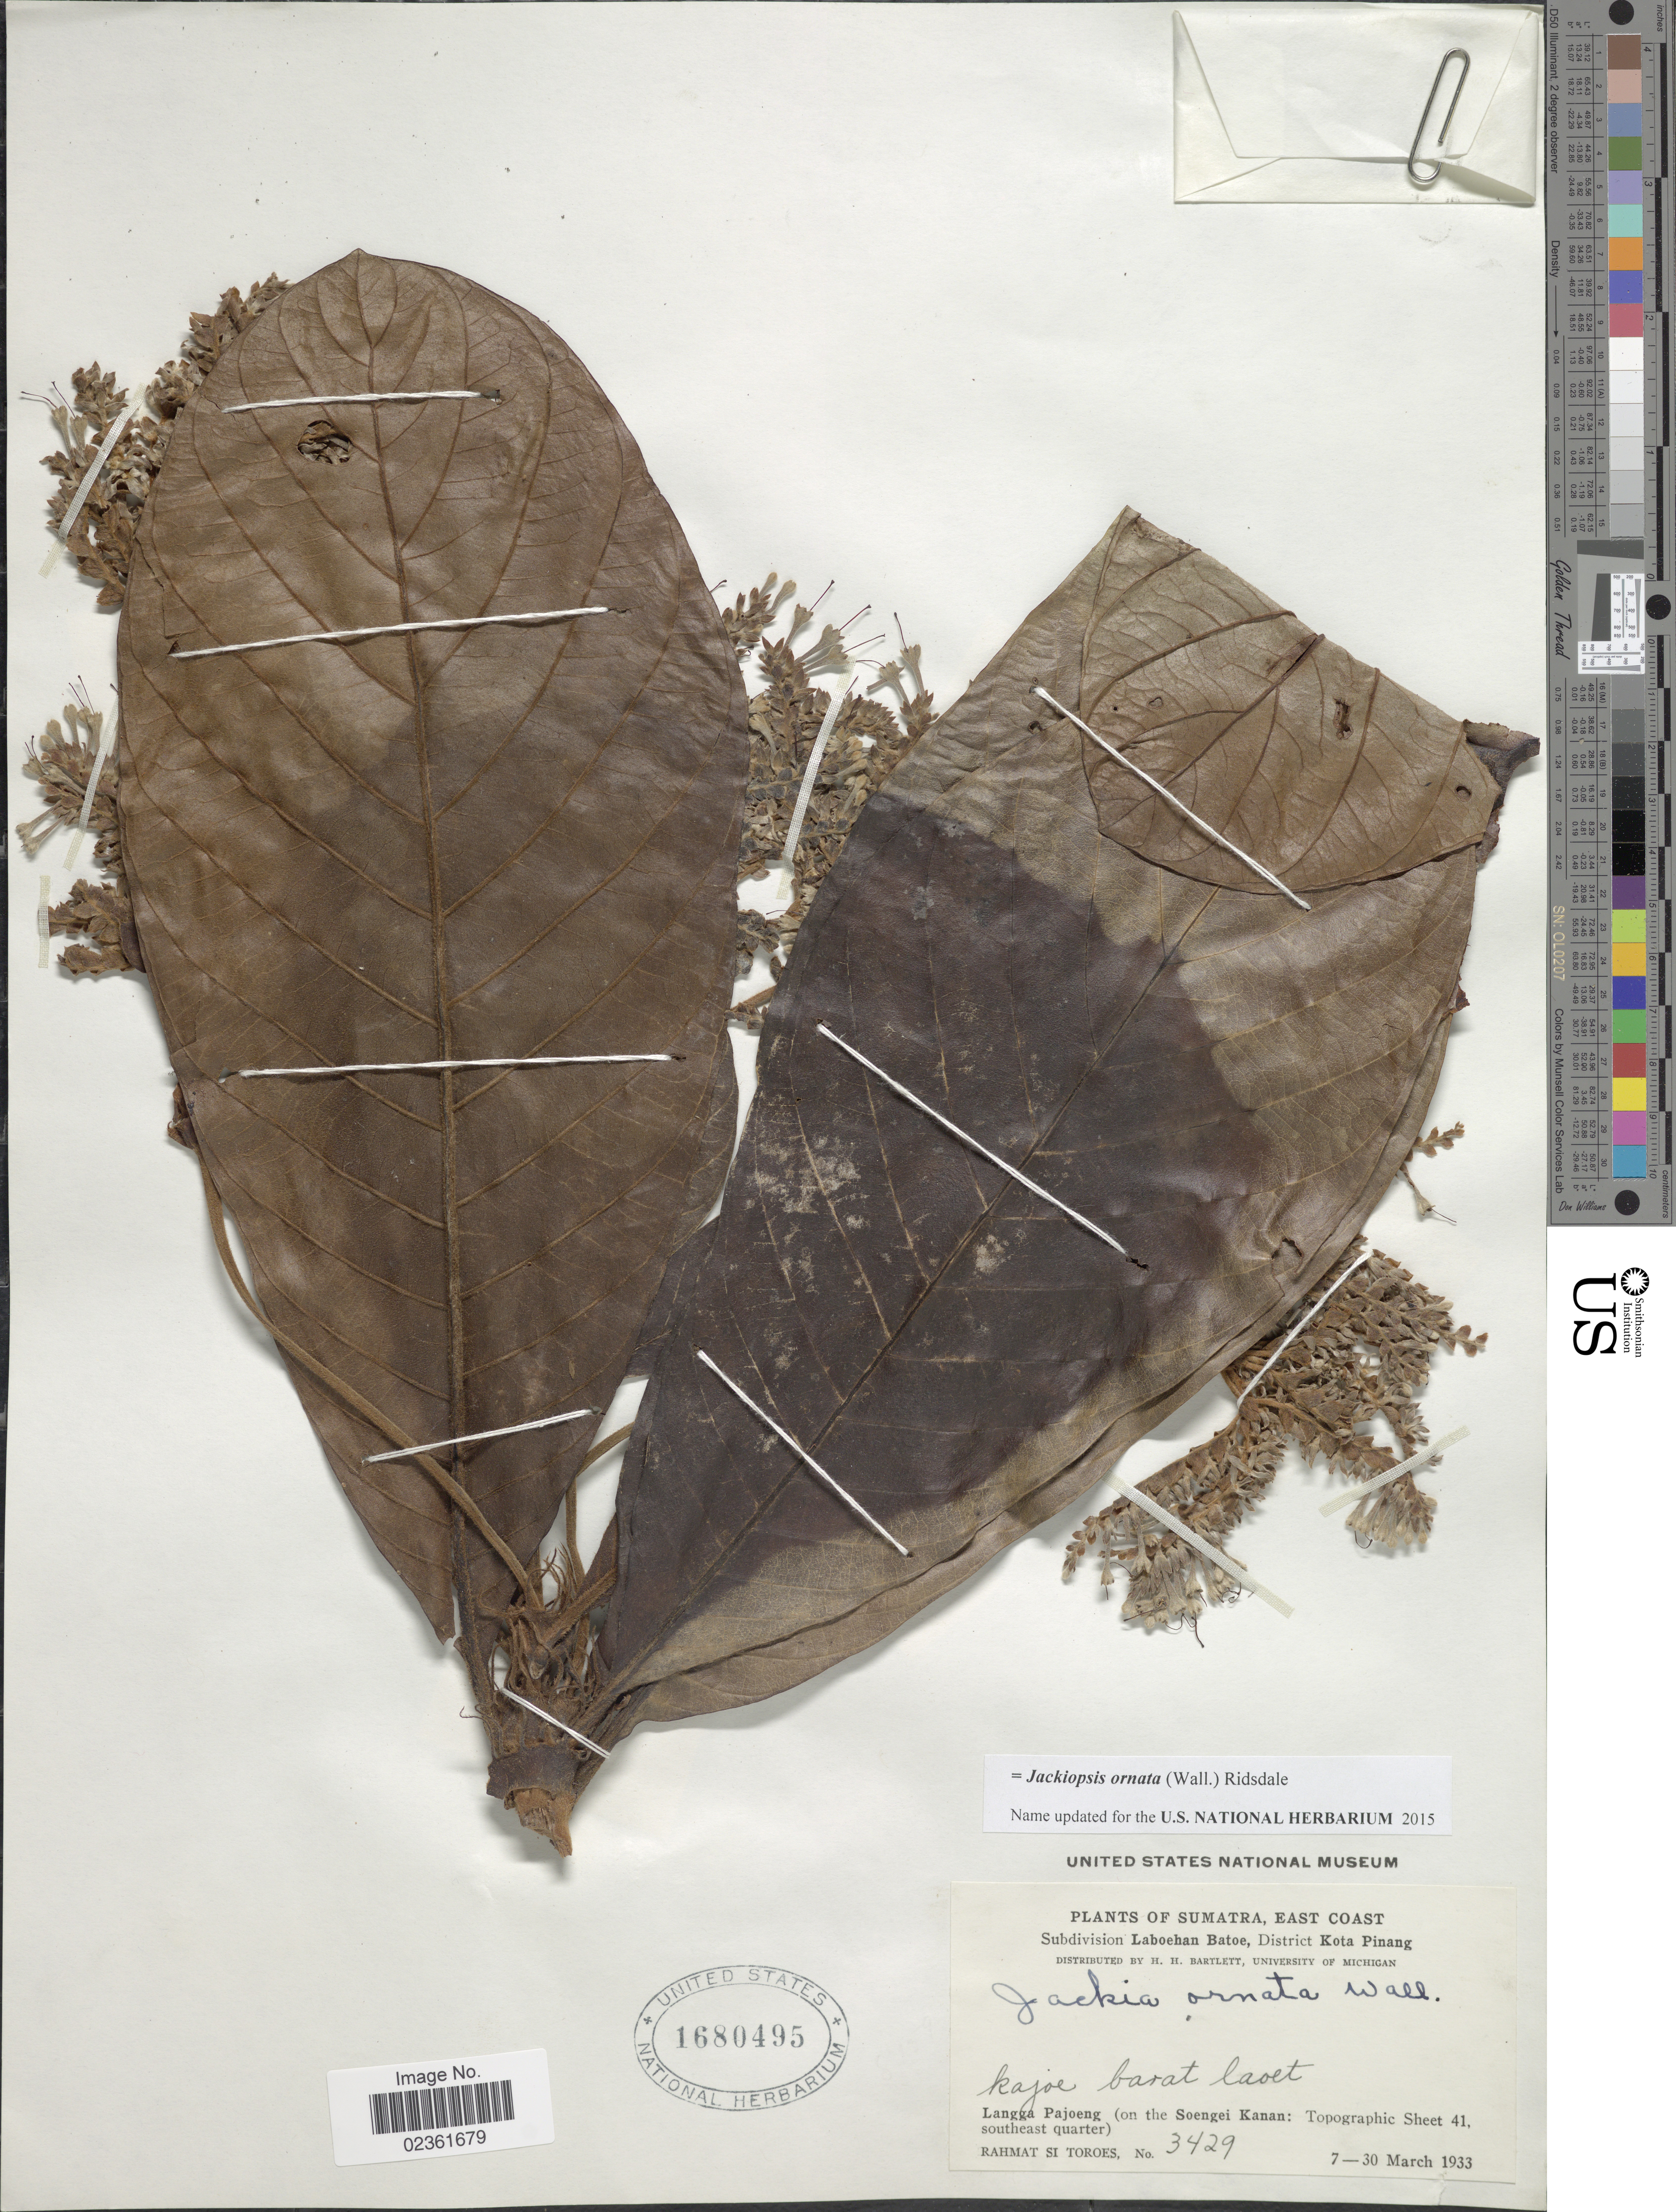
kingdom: Plantae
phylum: Tracheophyta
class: Magnoliopsida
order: Gentianales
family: Rubiaceae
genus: Jackiopsis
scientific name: Jackiopsis ornata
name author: (Wall.) Ridsdale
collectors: Rahmat Si Boeea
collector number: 3429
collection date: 1933-03-07/1933-03-30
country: Indonesia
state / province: Sumatra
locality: East Coast, Subdivision Laboehan Batoe, District Kota Pinang, Langga Pajoeng (on the Soengei Kanan: Topographic Sheet 41, southeast quarter).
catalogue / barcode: US 1680495